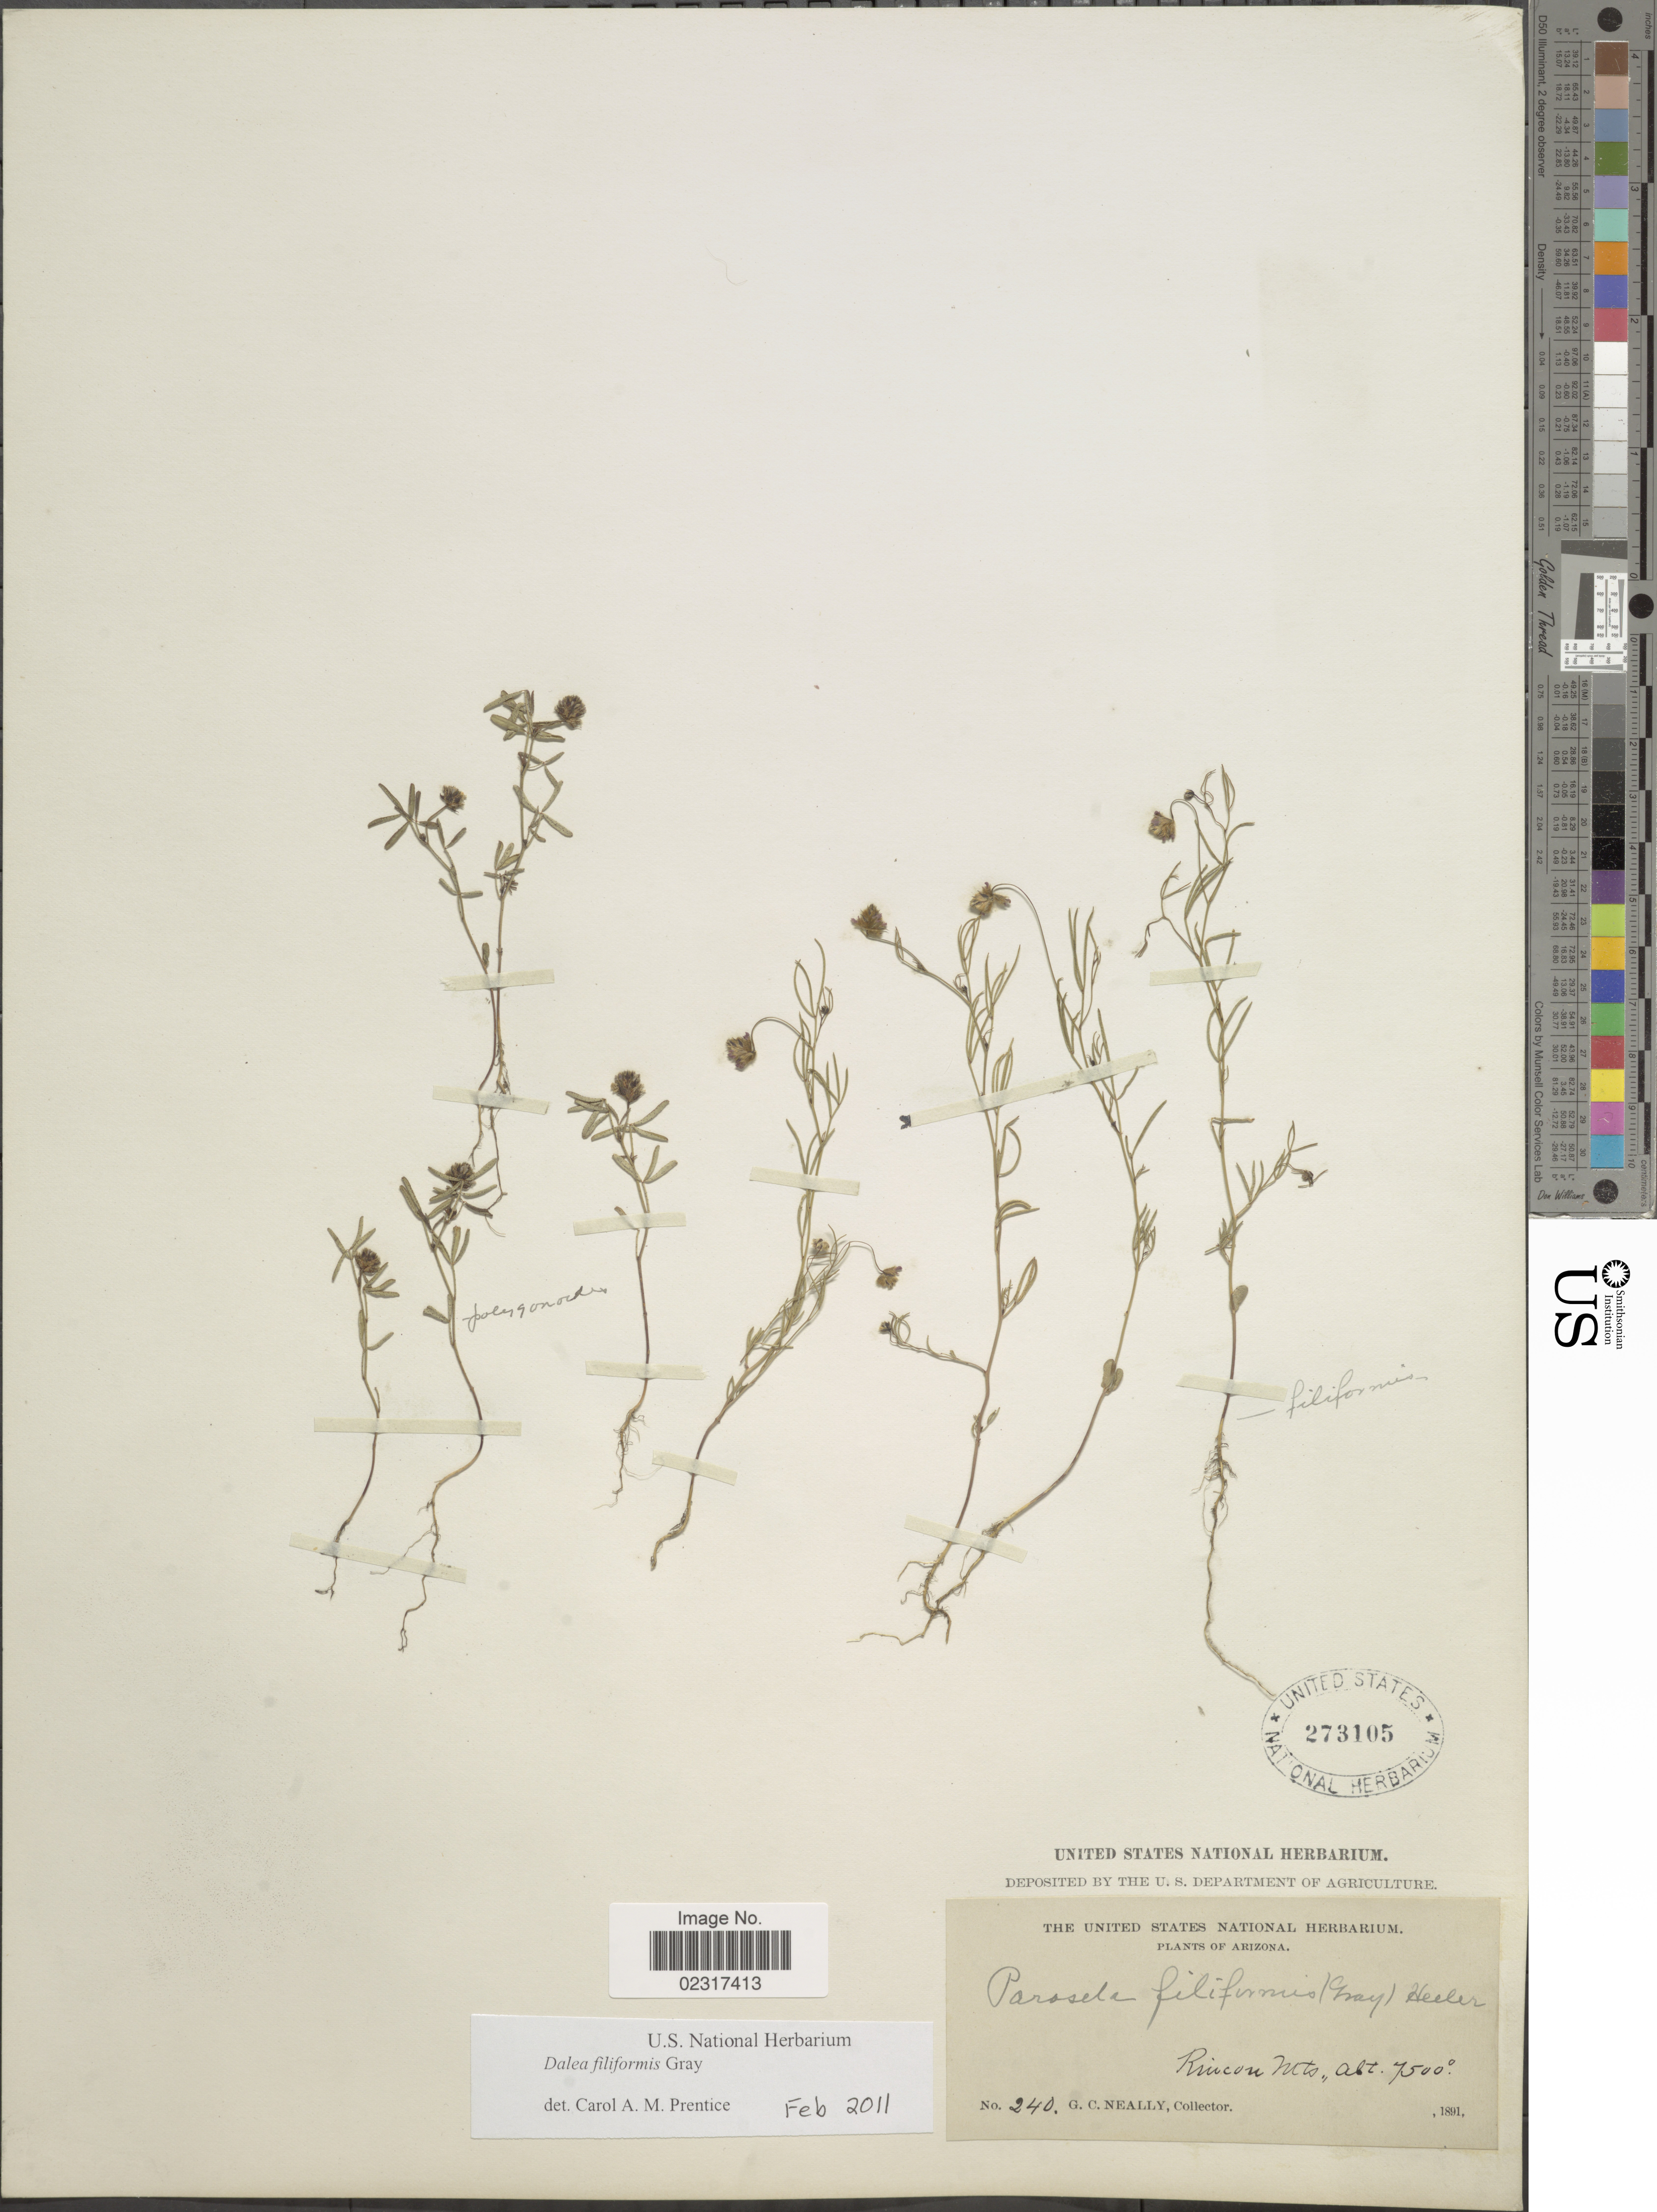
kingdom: Plantae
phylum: Tracheophyta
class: Magnoliopsida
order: Fabales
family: Fabaceae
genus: Dalea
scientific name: Dalea filiformis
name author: A. Gray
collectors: G. Neally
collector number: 240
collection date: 1891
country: United States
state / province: Arizona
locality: Rincon Mts.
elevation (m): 2286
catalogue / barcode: US 273105